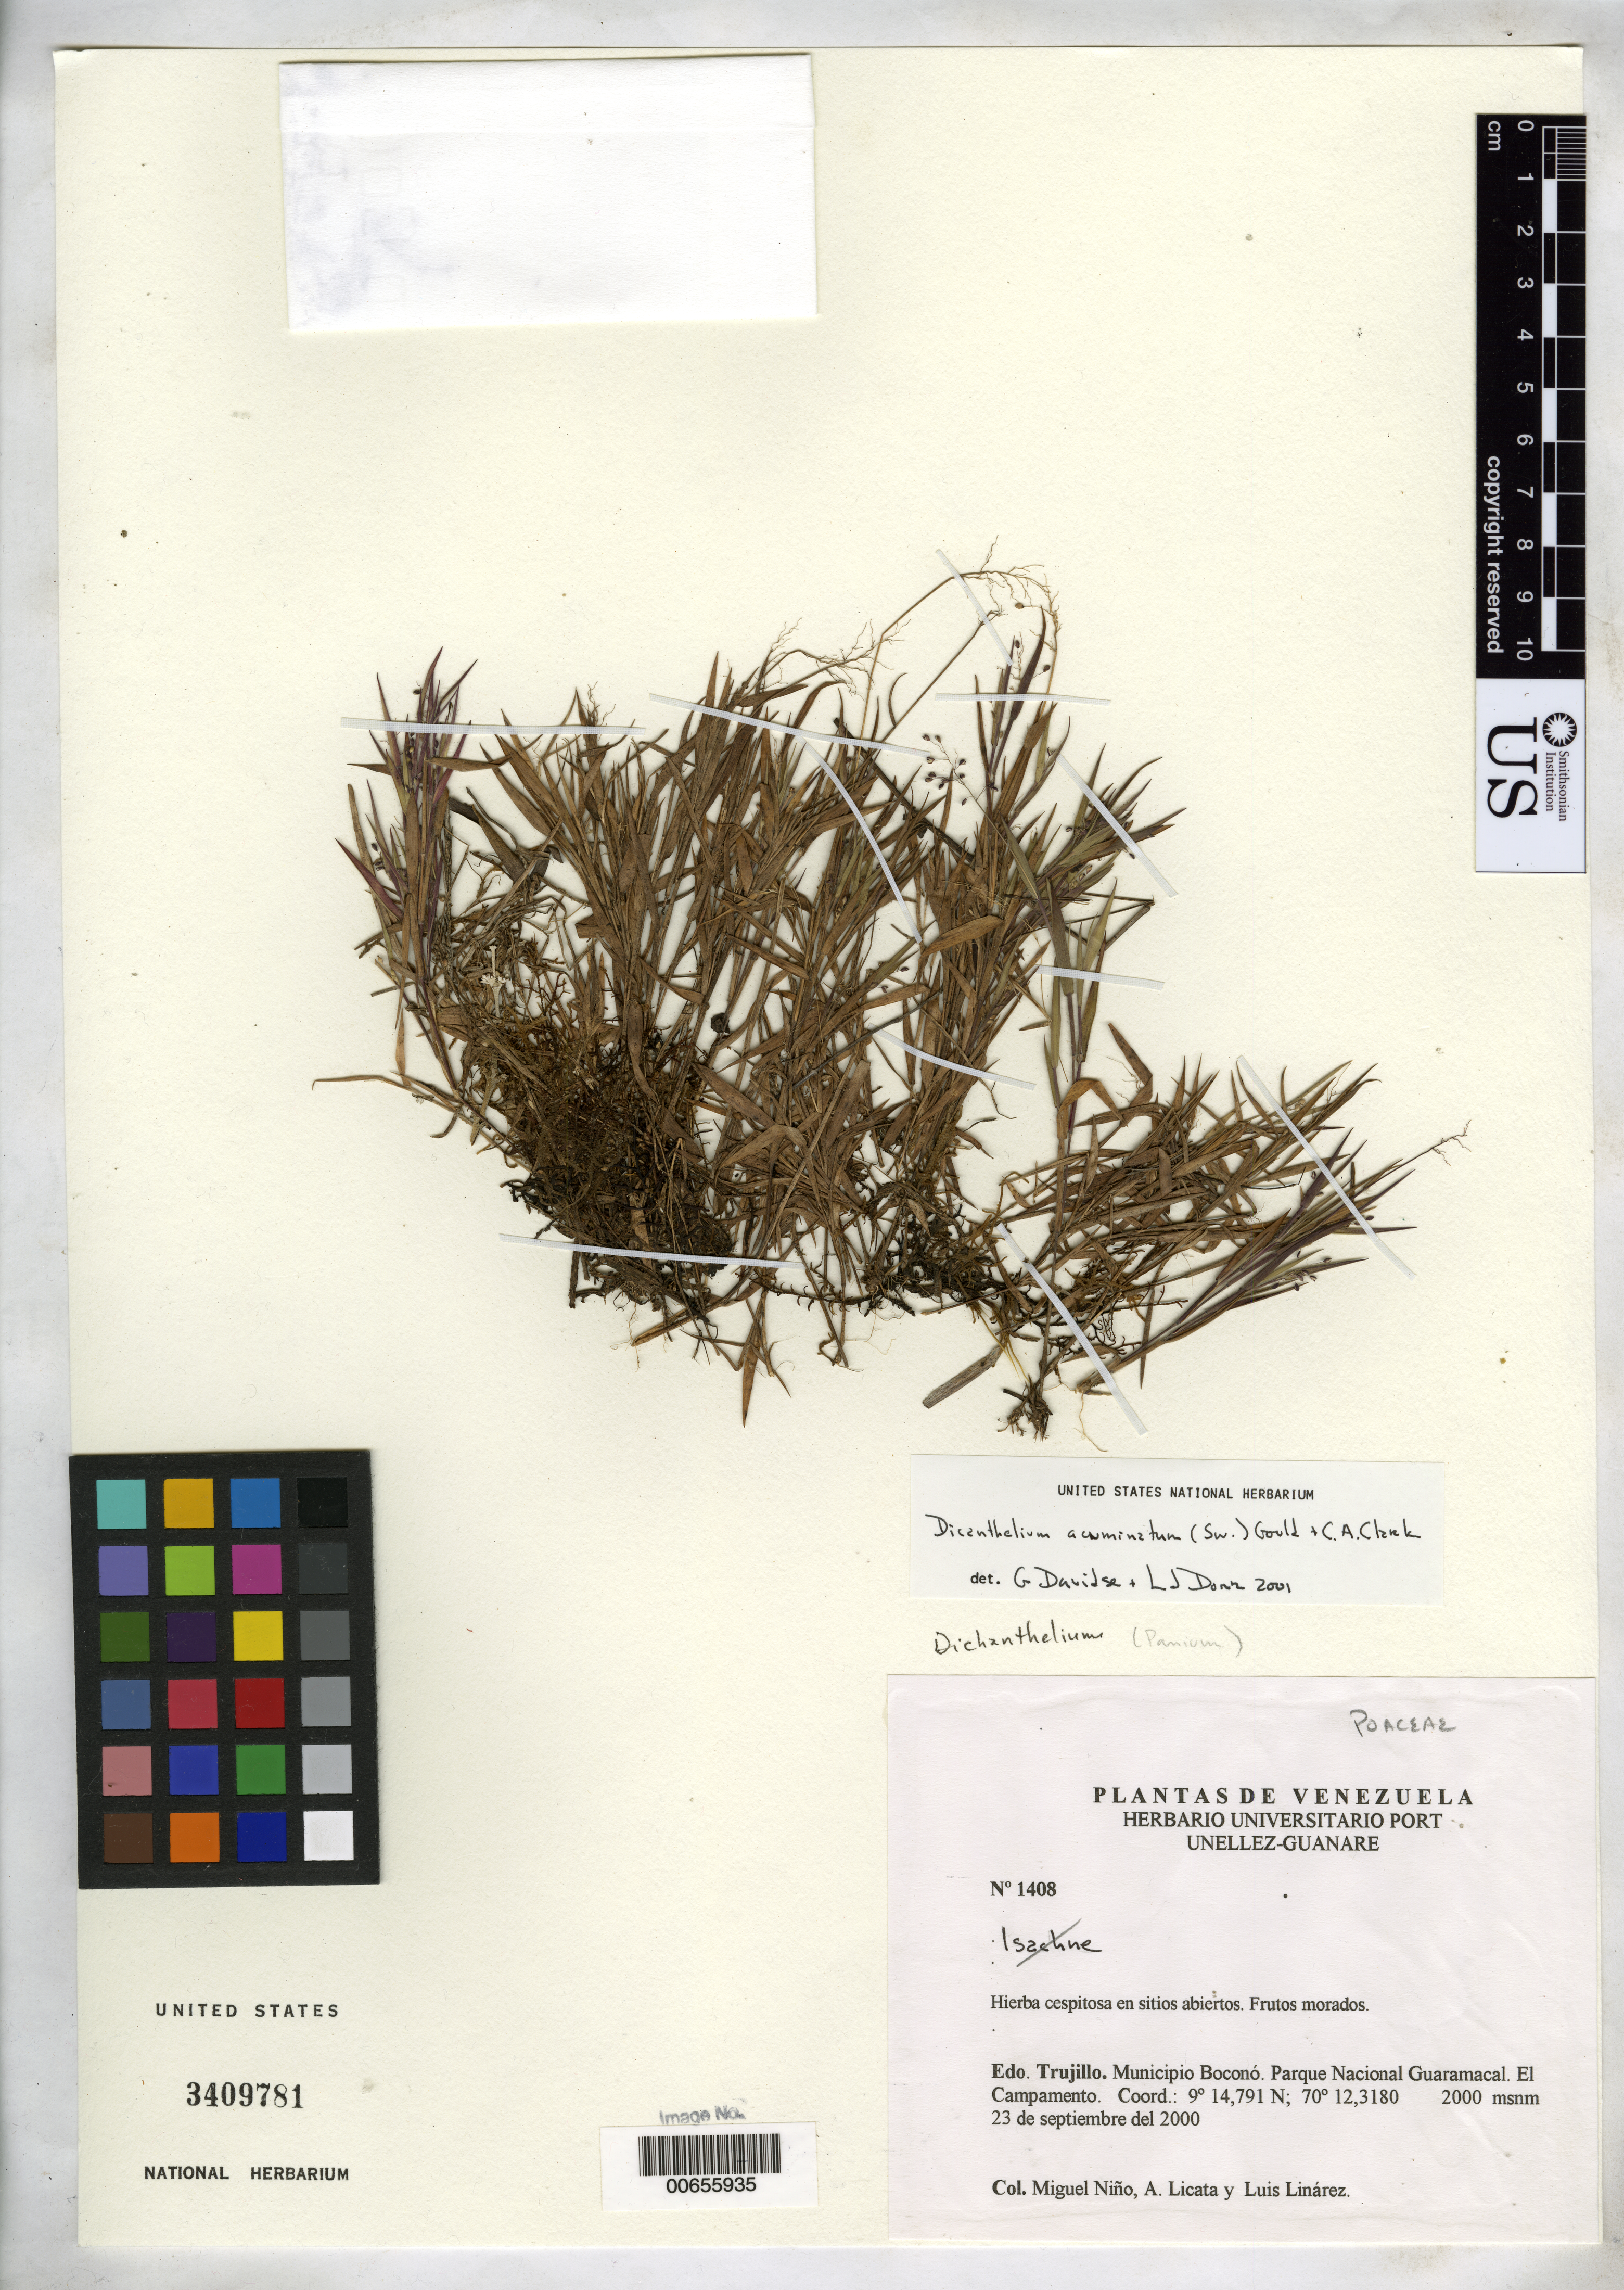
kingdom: Plantae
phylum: Tracheophyta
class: Liliopsida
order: Poales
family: Poaceae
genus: Dichanthelium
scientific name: Dichanthelium acuminatum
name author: (Sw.) Gould & C.A. Clark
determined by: Dorr, L. J., (BOT), Smithsonian Institution - National Museum of Natural History (UNITED STATES)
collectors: S. M. Niño, A. Licata & L. Linárez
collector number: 1408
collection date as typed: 23 Sep 2000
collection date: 2000-09-23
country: Venezuela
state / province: Trujillo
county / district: Boconó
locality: Parque Nacional Guaramacal, El Campamento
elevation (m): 2000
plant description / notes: PORT, US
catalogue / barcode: US 3409781